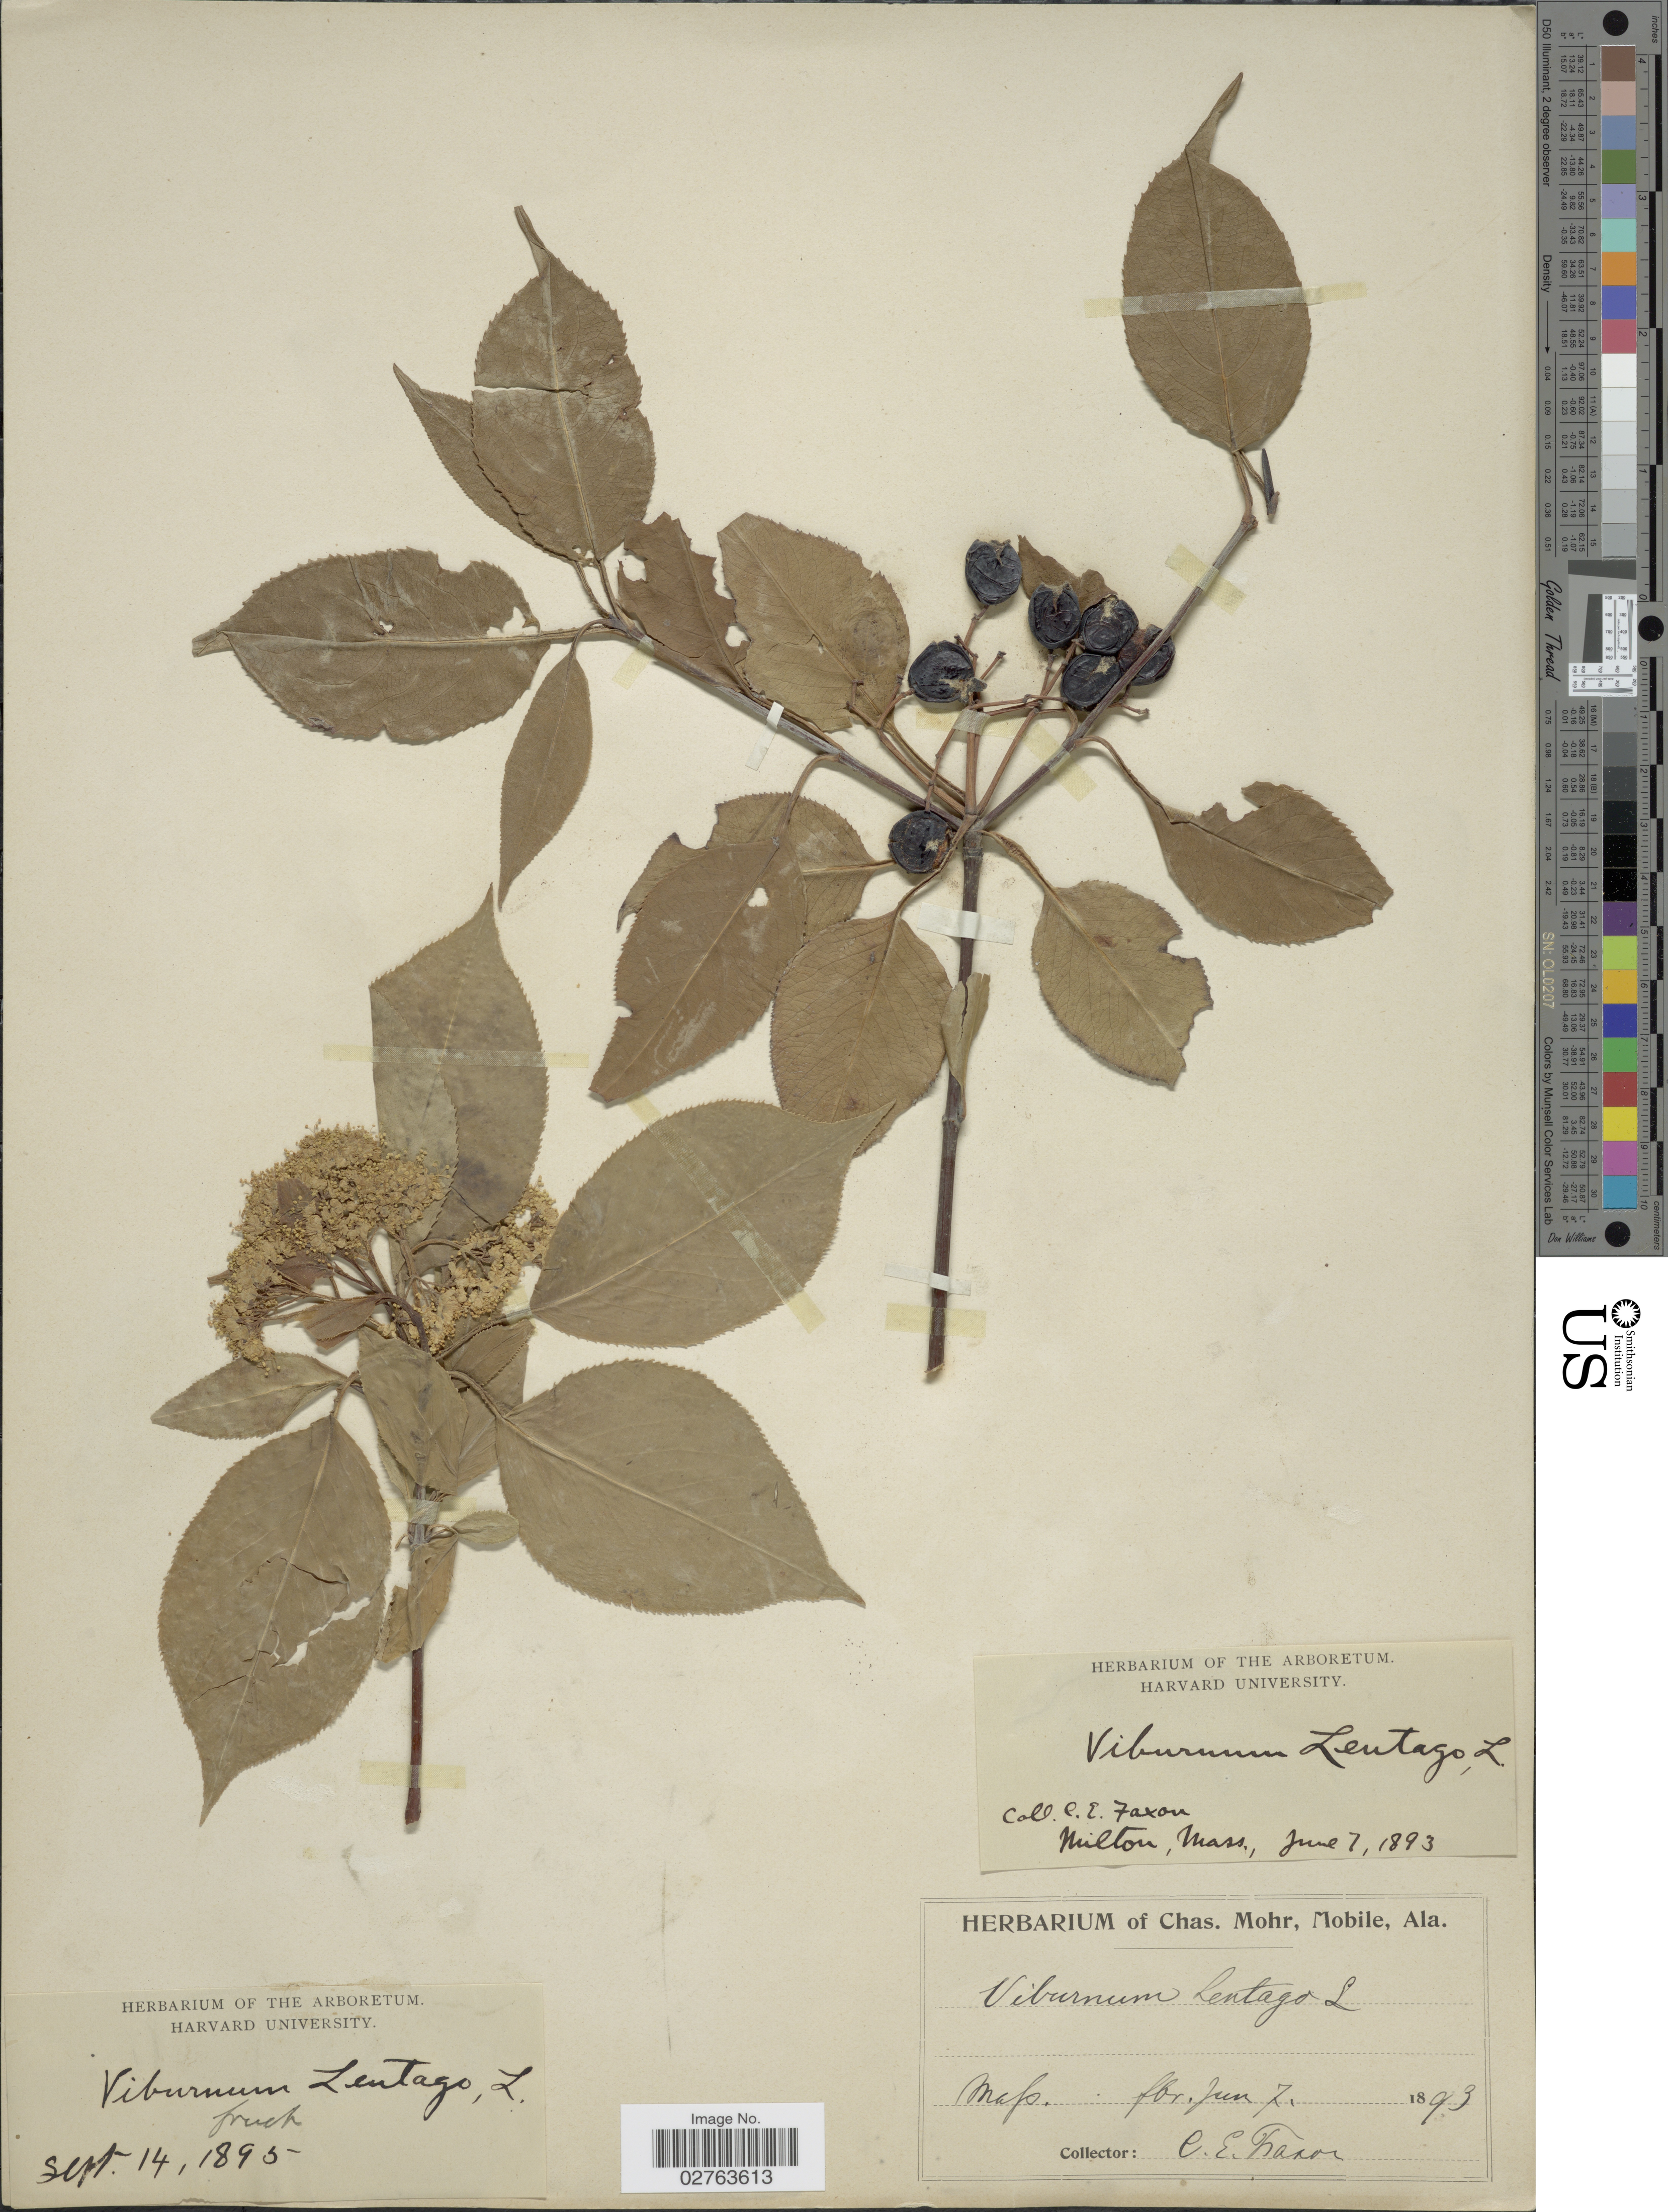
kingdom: Plantae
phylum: Tracheophyta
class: Magnoliopsida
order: Dipsacales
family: Viburnaceae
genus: Viburnum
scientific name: Viburnum lentago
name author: L.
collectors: C. Faxon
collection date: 1893-06-07/1895-09-14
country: United States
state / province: Massachusetts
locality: Milton.